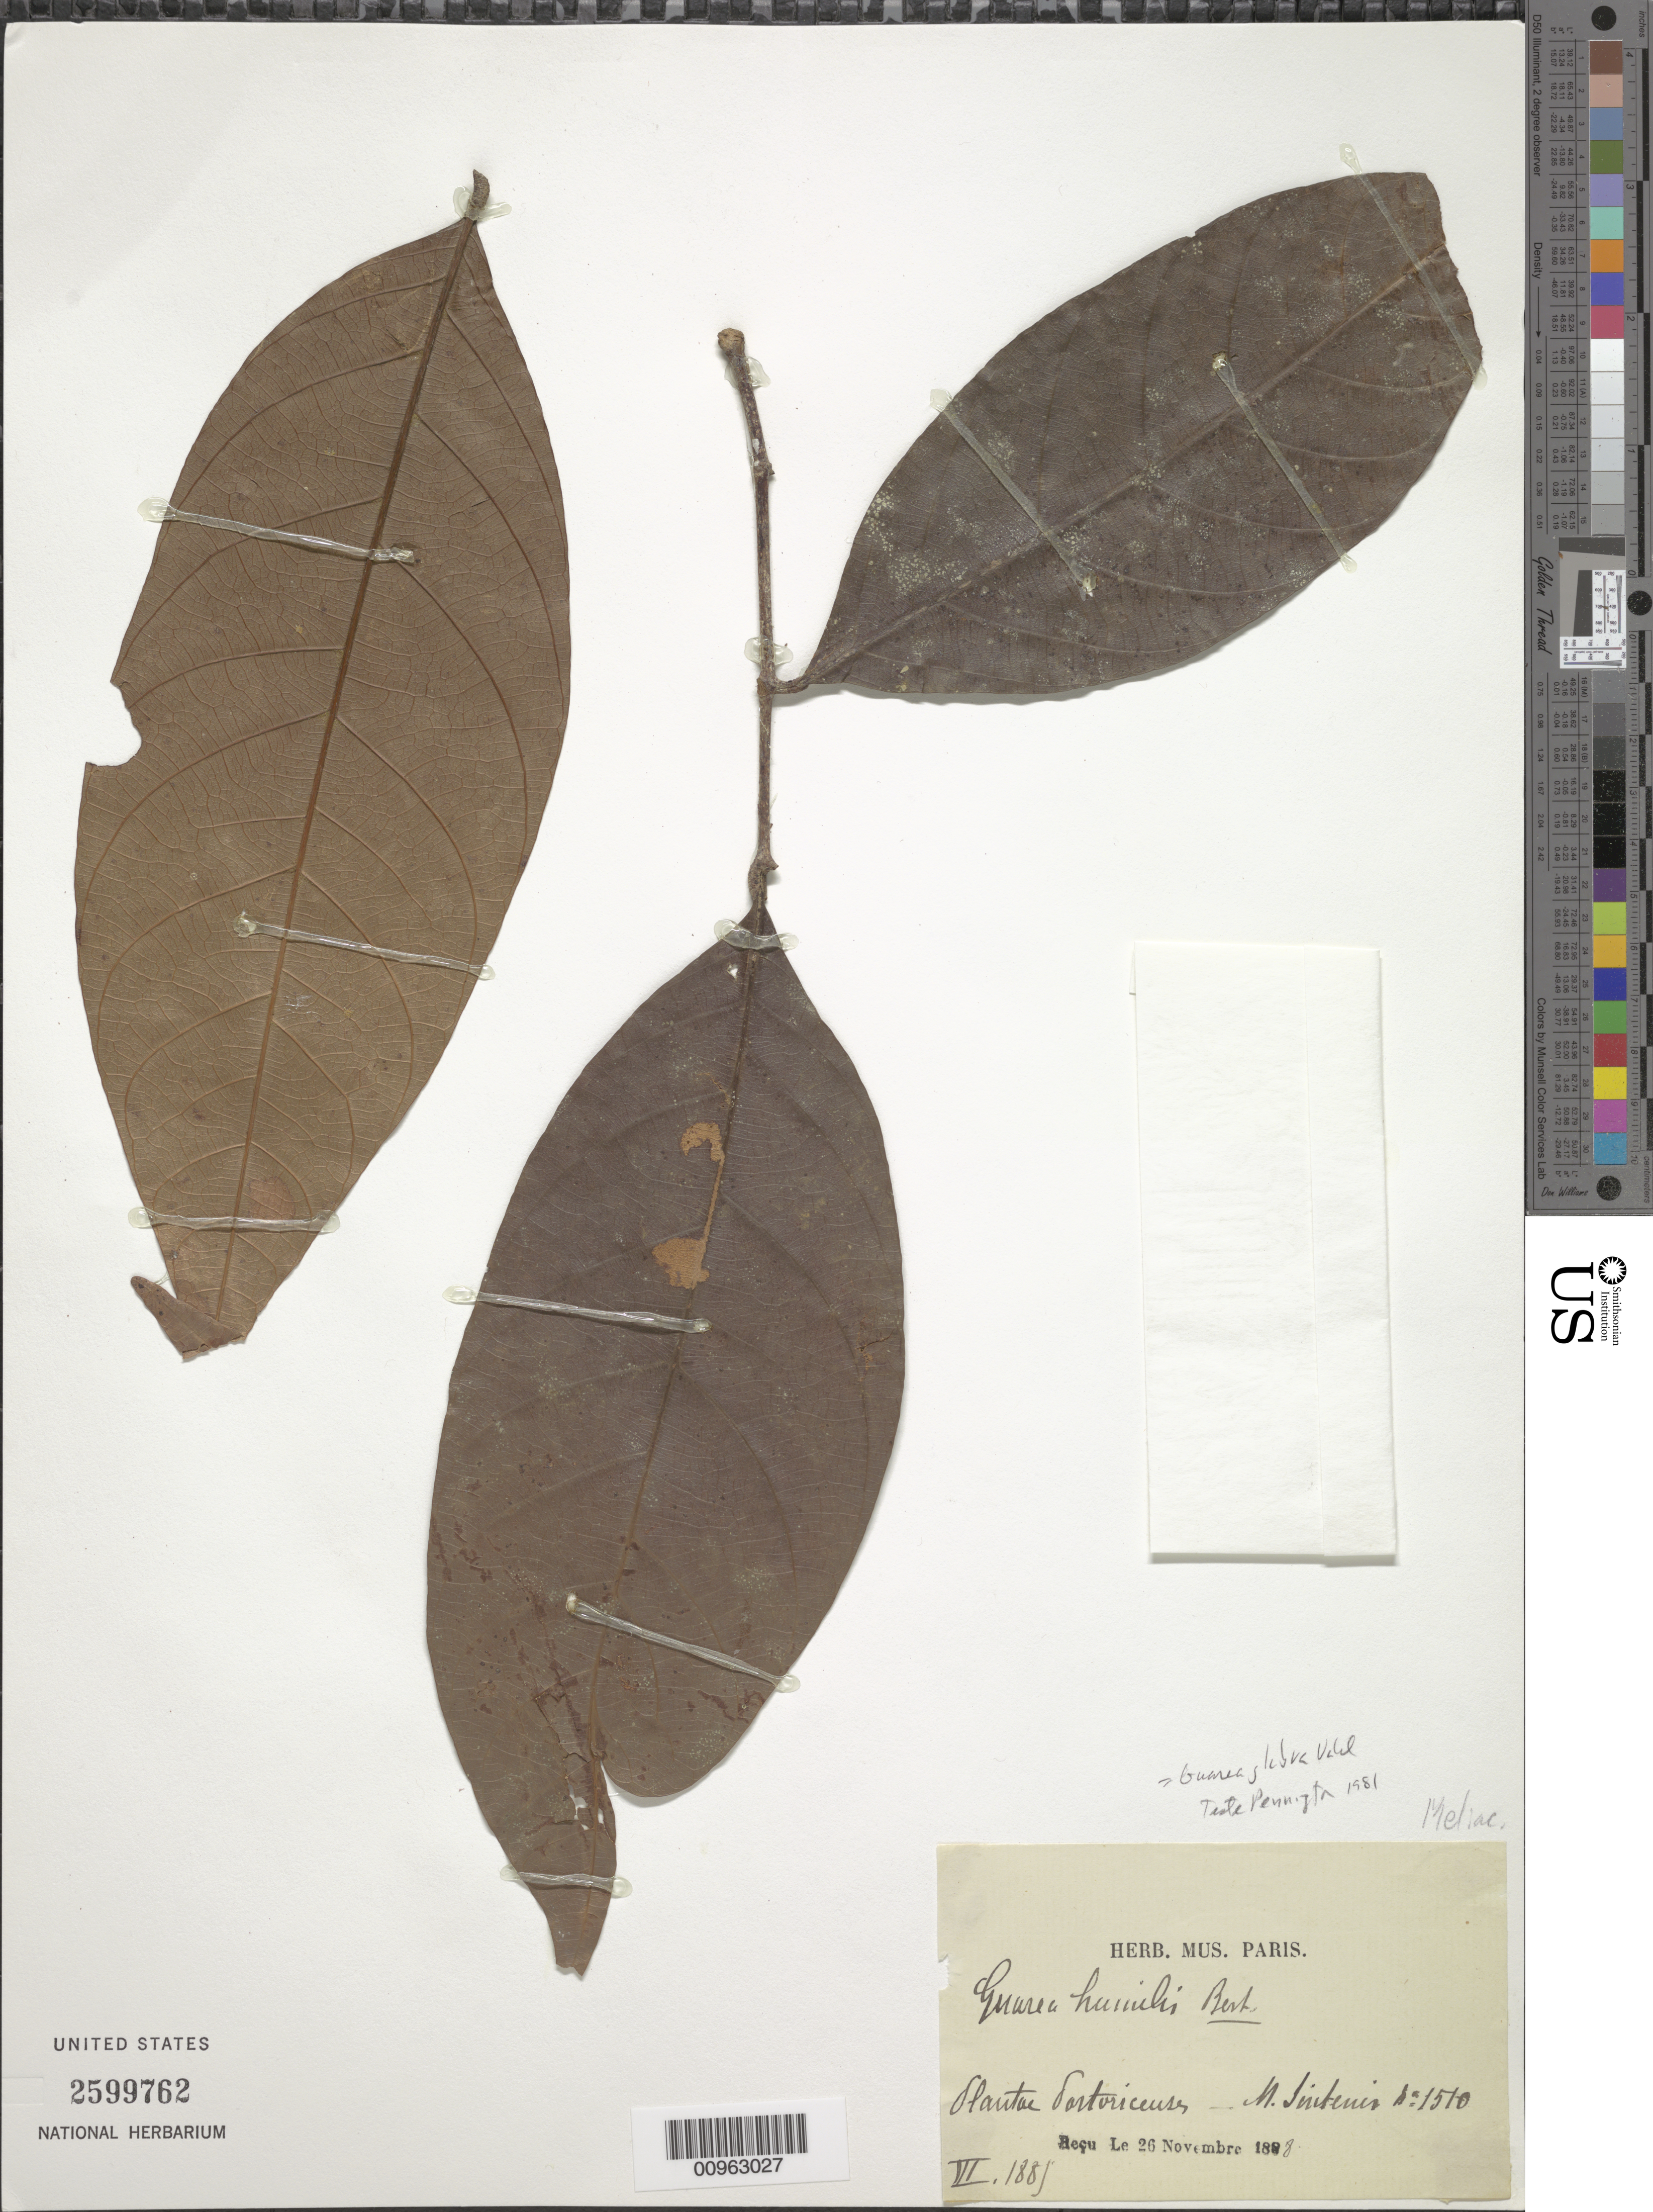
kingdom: Plantae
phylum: Tracheophyta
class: Magnoliopsida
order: Sapindales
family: Meliaceae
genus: Guarea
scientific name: Guarea glabra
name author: Vahl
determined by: Pennington, T. D., (K)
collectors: P. Sintenis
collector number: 1510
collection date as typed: Jun 1881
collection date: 1885-06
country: Puerto Rico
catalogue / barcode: US 2599762